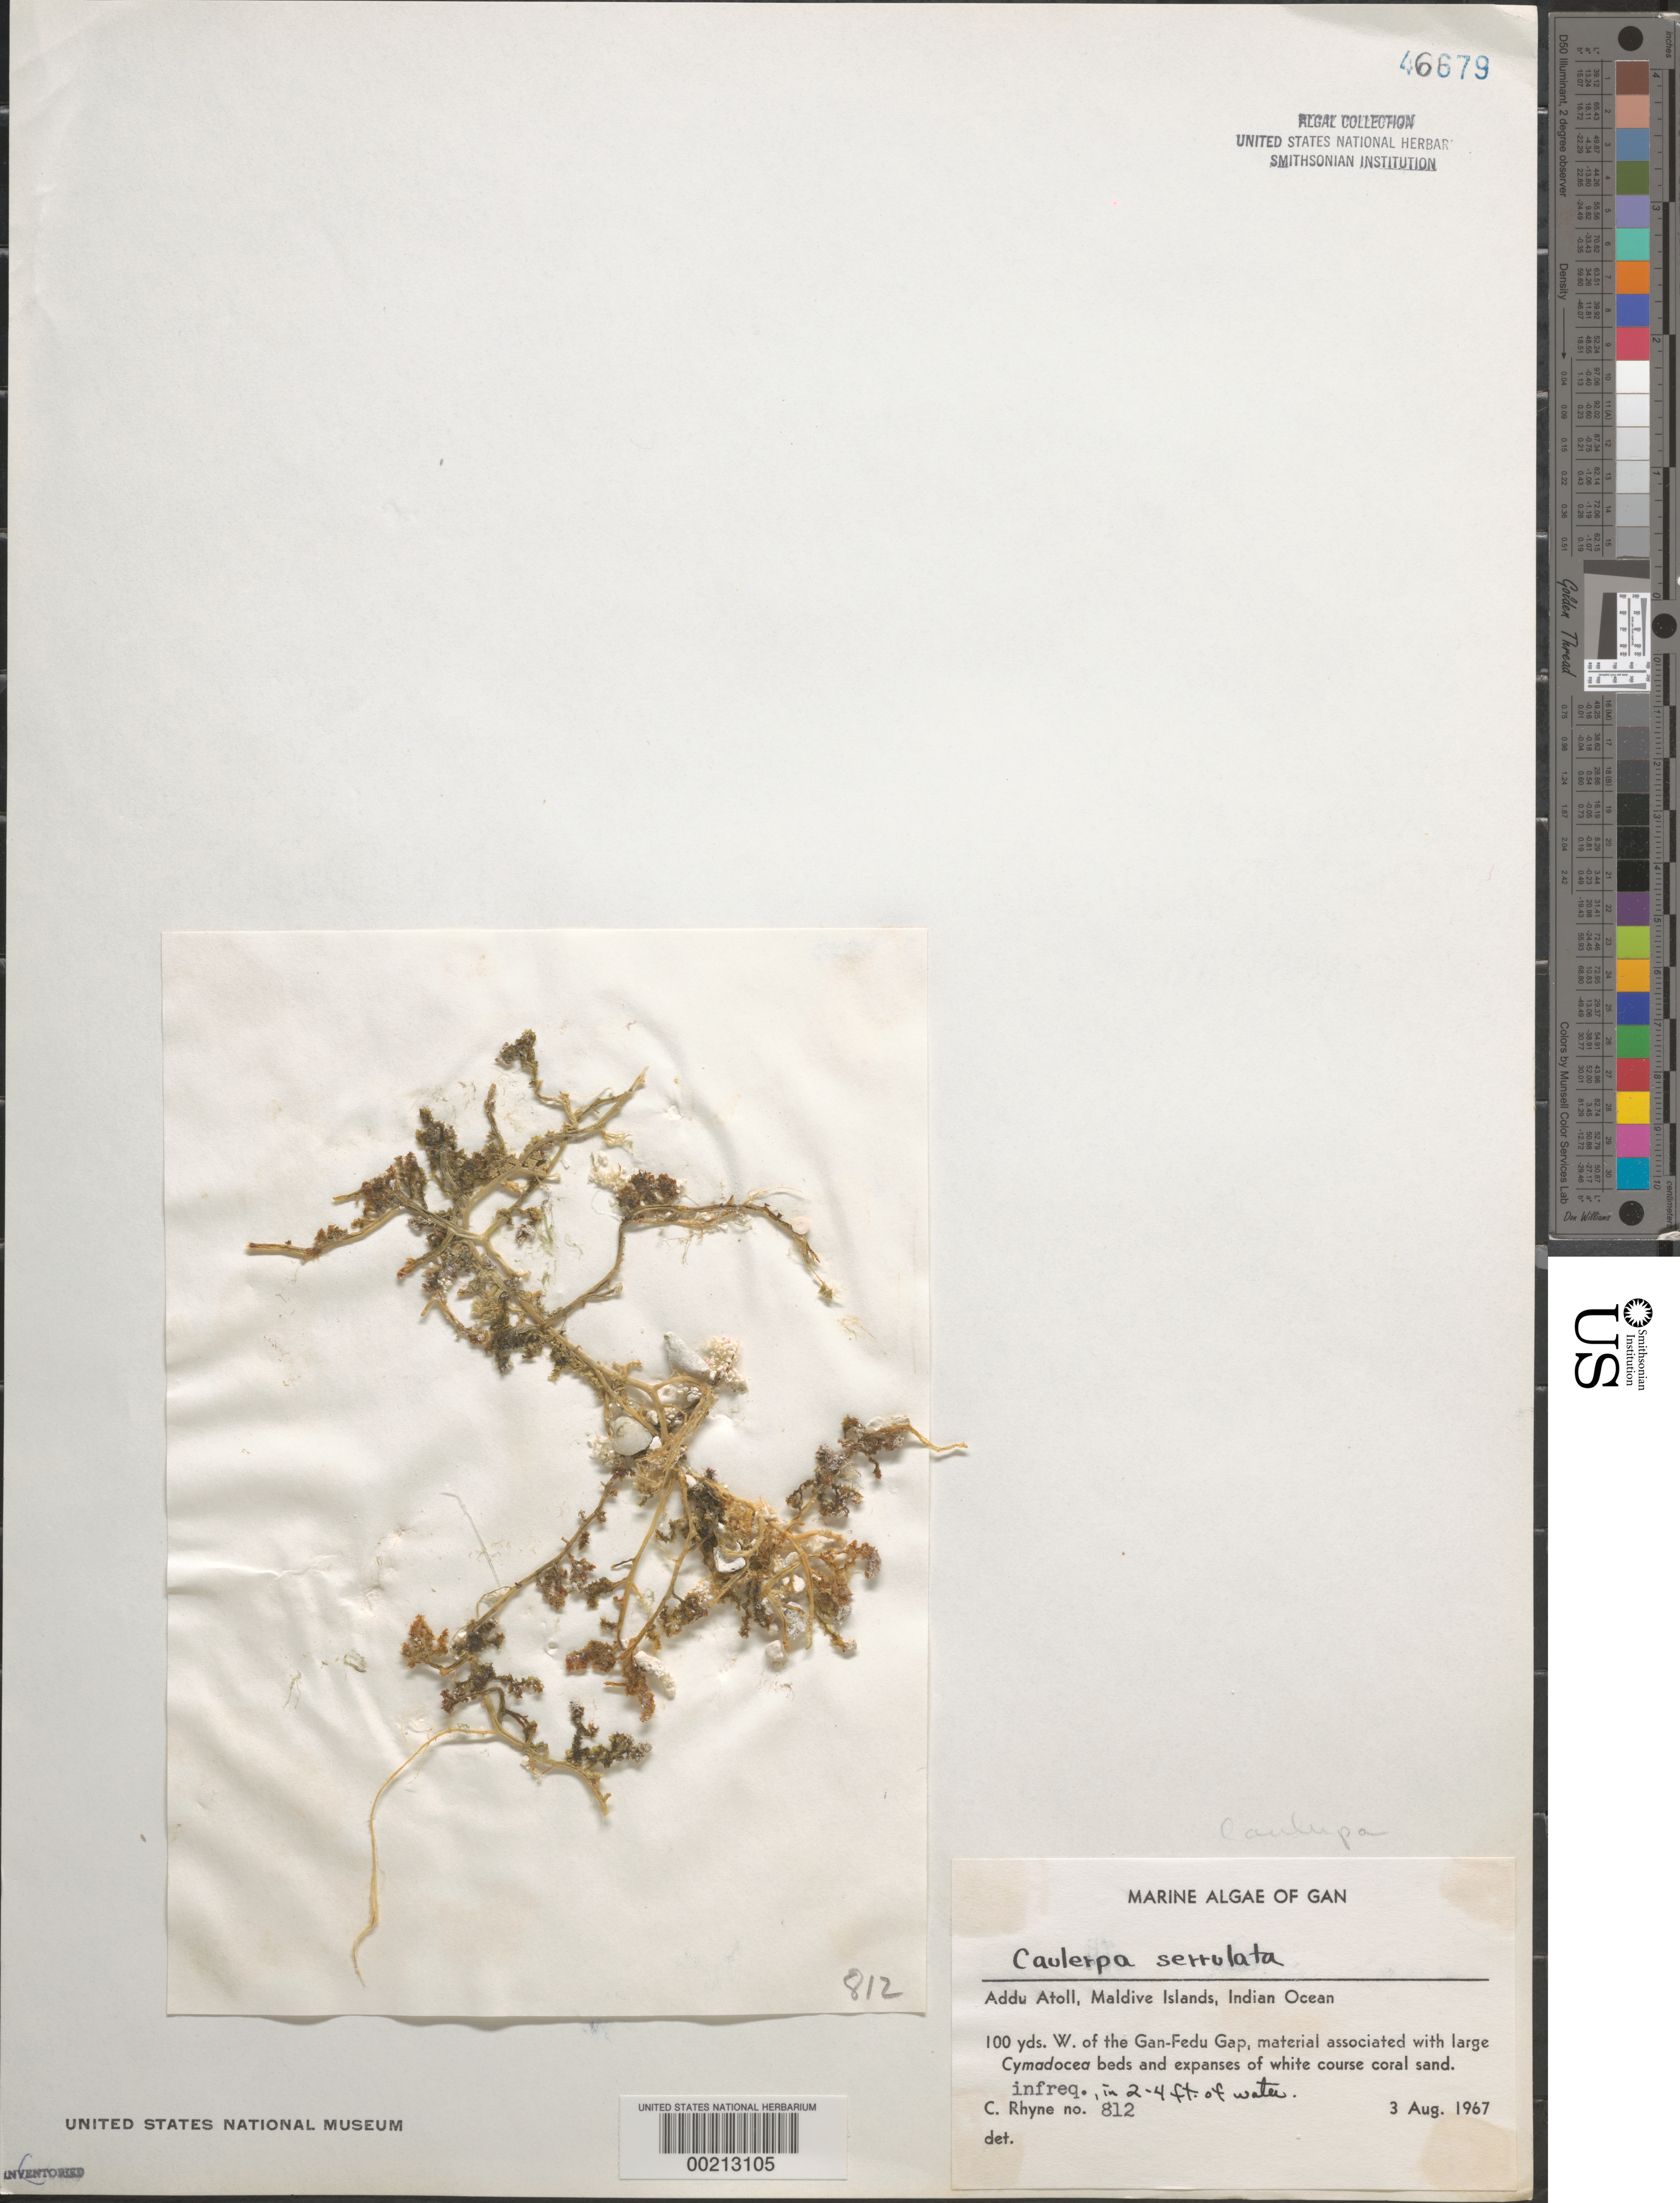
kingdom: Plantae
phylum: Chlorophyta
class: Ulvophyceae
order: Bryopsidales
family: Caulerpaceae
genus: Caulerpa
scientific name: Caulerpa serrulata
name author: (Forssk.) J. Agardh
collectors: C. Rhyne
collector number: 812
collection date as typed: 03 Aug 1967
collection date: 1967-08-03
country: Maldive Islands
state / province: Seenu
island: Gan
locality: West of Gan-Fedu Gap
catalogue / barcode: US 46679